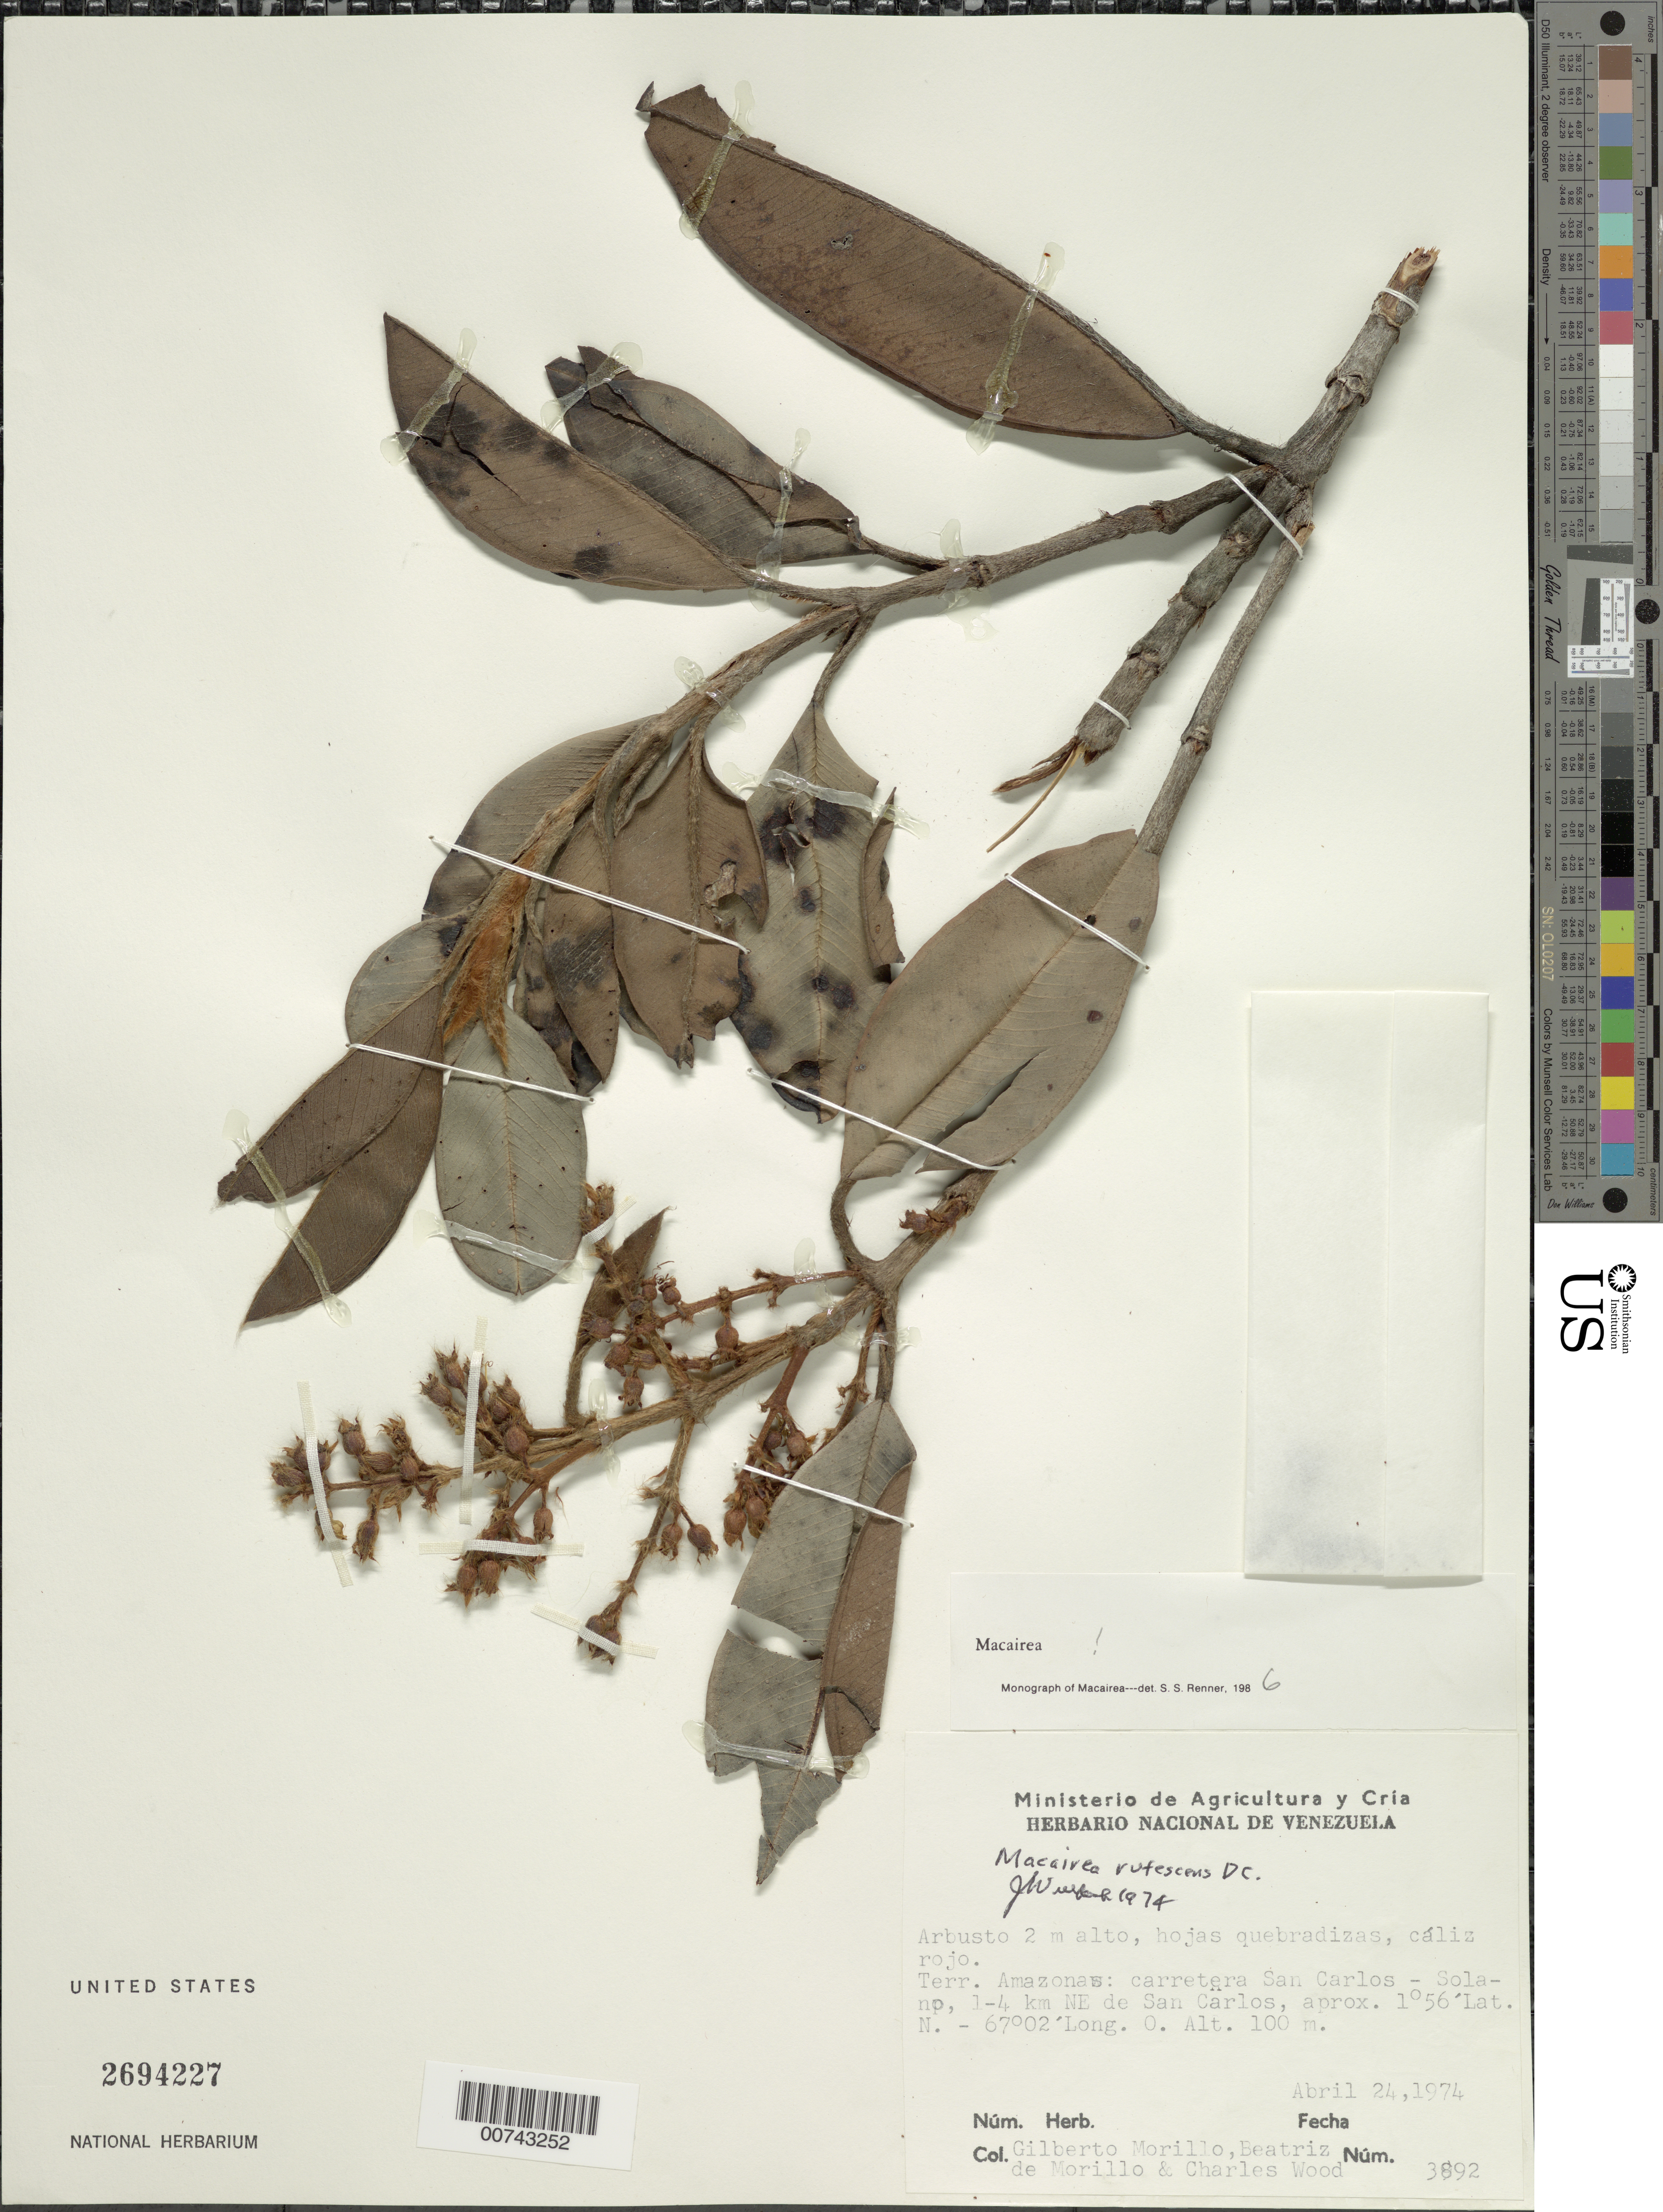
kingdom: Plantae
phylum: Tracheophyta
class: Magnoliopsida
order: Myrtales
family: Melastomataceae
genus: Macairea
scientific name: Macairea rufescens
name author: DC.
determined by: Wurdack, John J., (US), US (UNITED STATES)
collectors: G. Morillo, B. Morillo & C. Wood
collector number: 3892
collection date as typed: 24-Apr-74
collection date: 1974-04-24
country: Venezuela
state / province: Amazonas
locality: Carretera San Carlos-Solano, 1-4 km NE de San Carlos de Río Negro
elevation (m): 100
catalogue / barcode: US 2694227